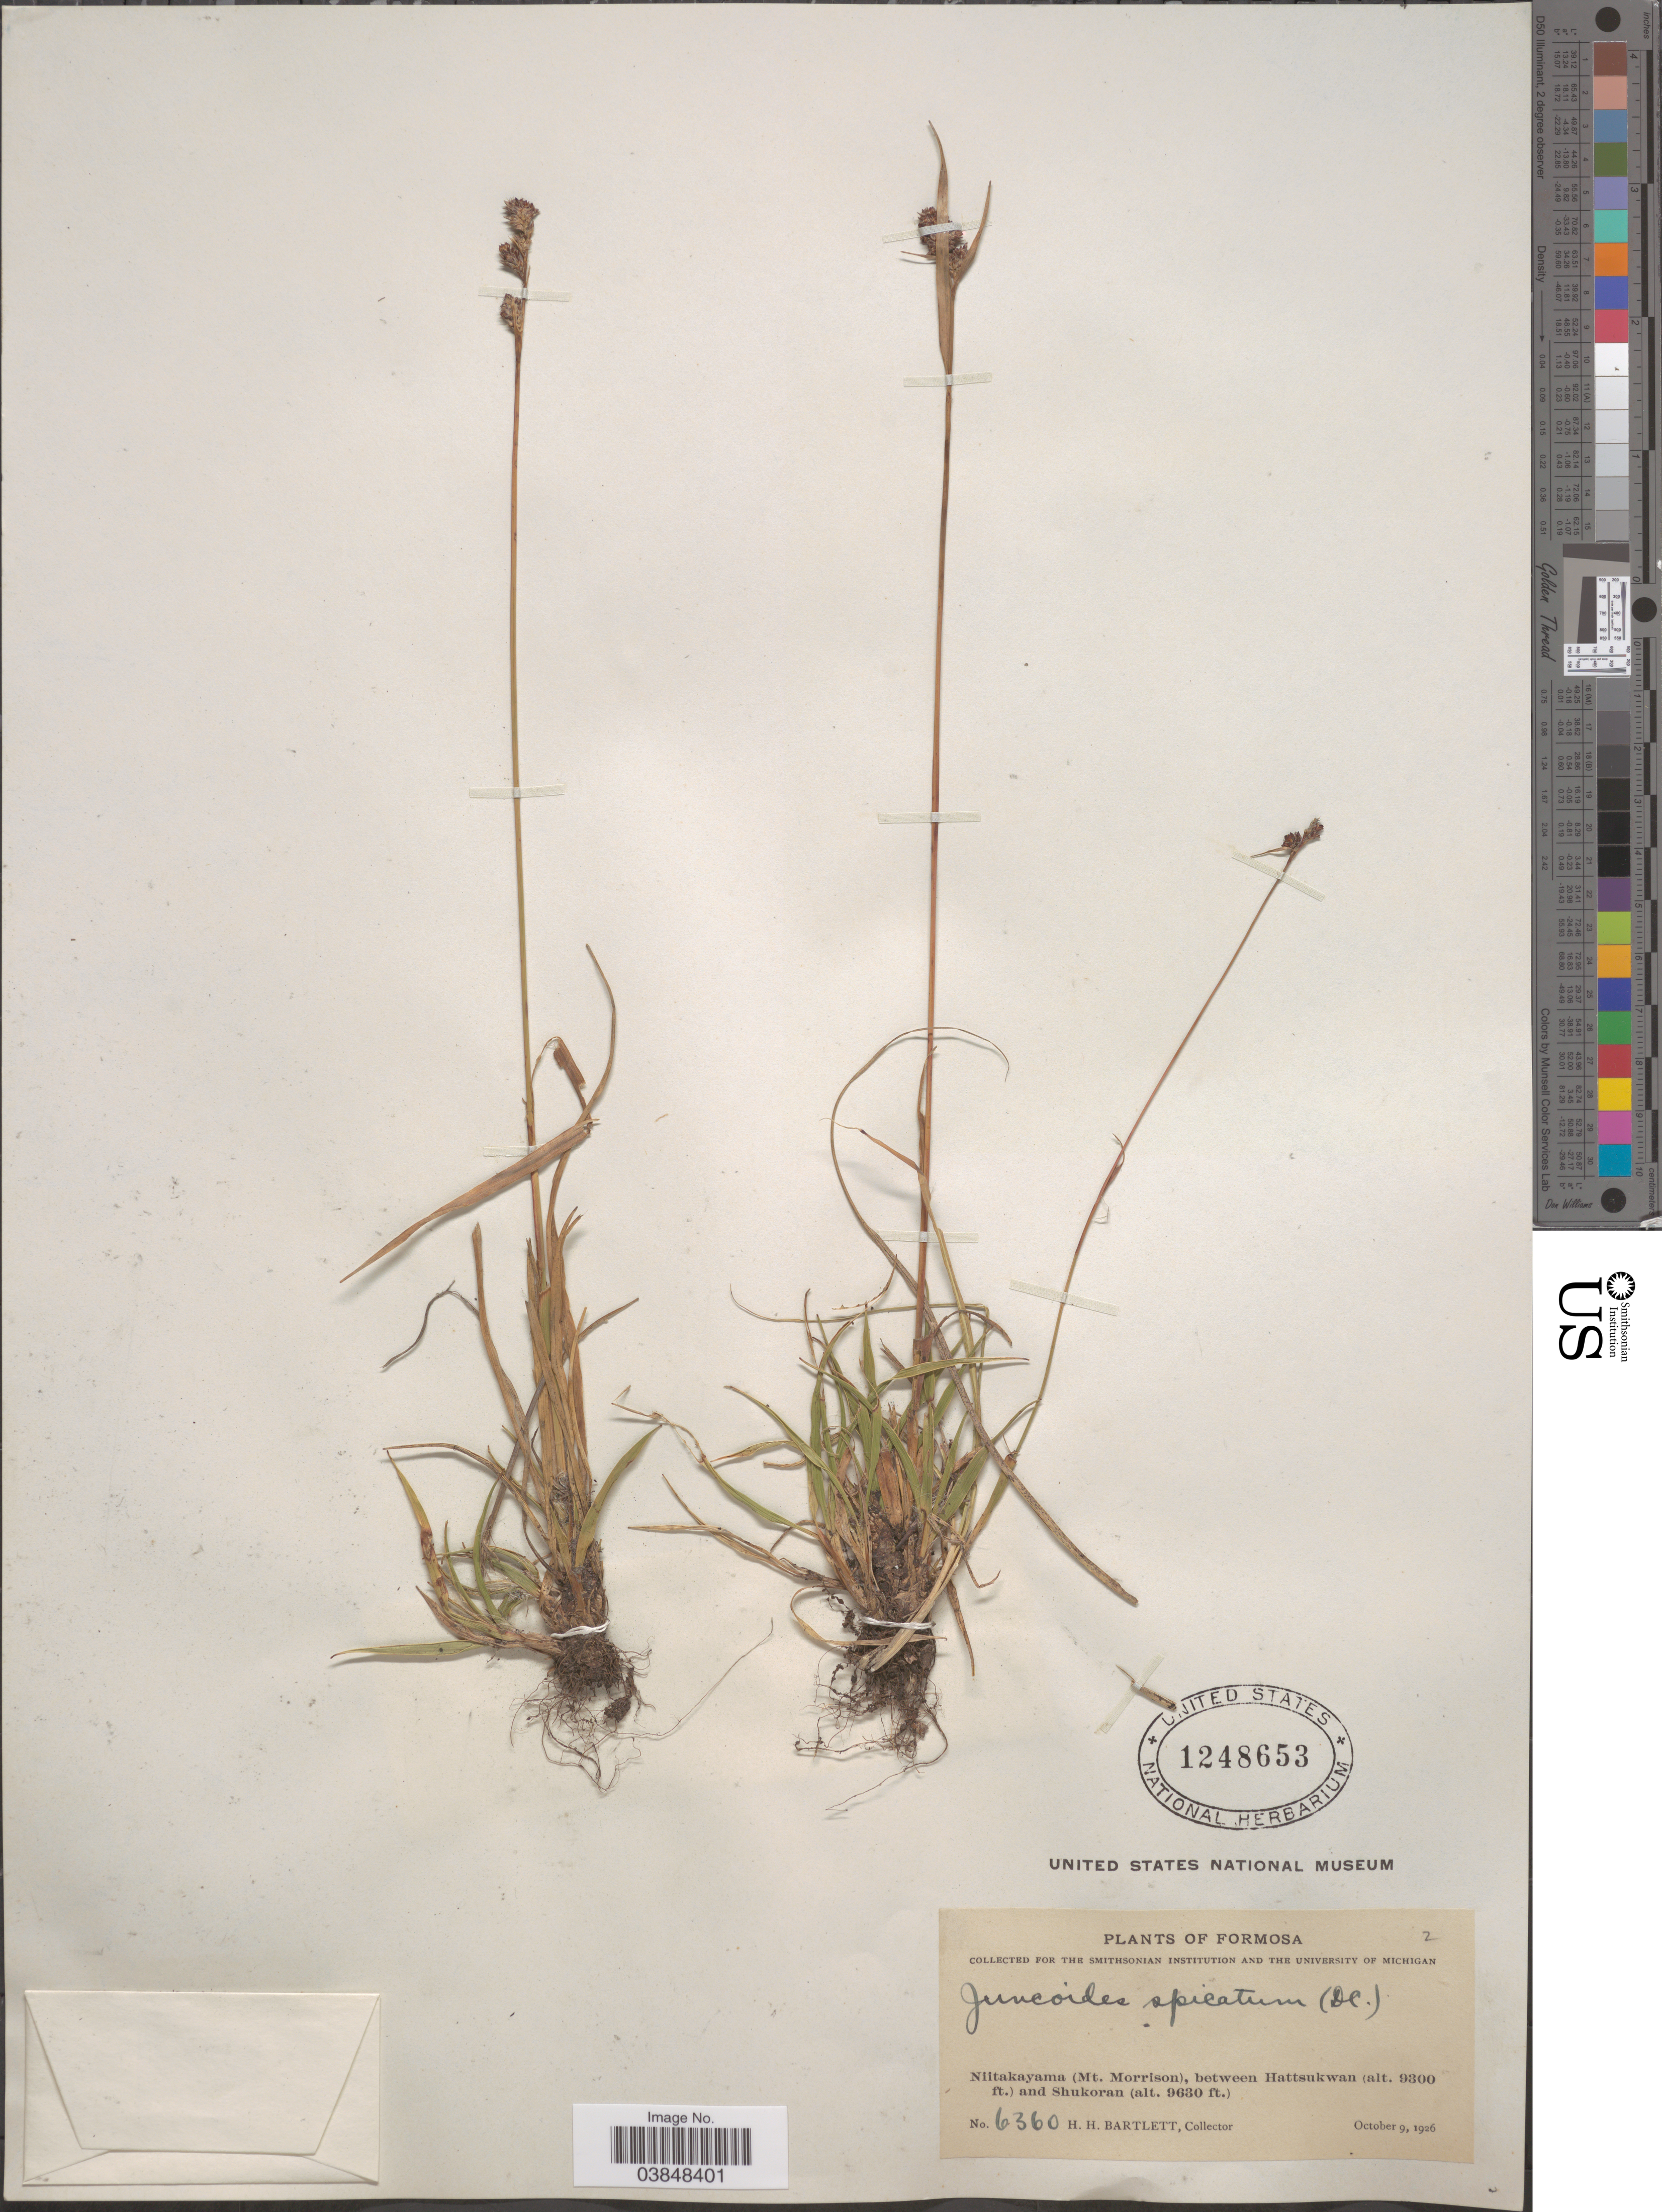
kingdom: Plantae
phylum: Tracheophyta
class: Liliopsida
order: Poales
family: Juncaceae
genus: Luzula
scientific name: Luzula spicata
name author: (L.) DC.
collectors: H. H. Bartlett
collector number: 6360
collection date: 1926-10-09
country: Taiwan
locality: Formosa. Niitakayama (Mt. Morrison), between Hattsukwan and Shukoran.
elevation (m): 2835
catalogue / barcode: US 1248653